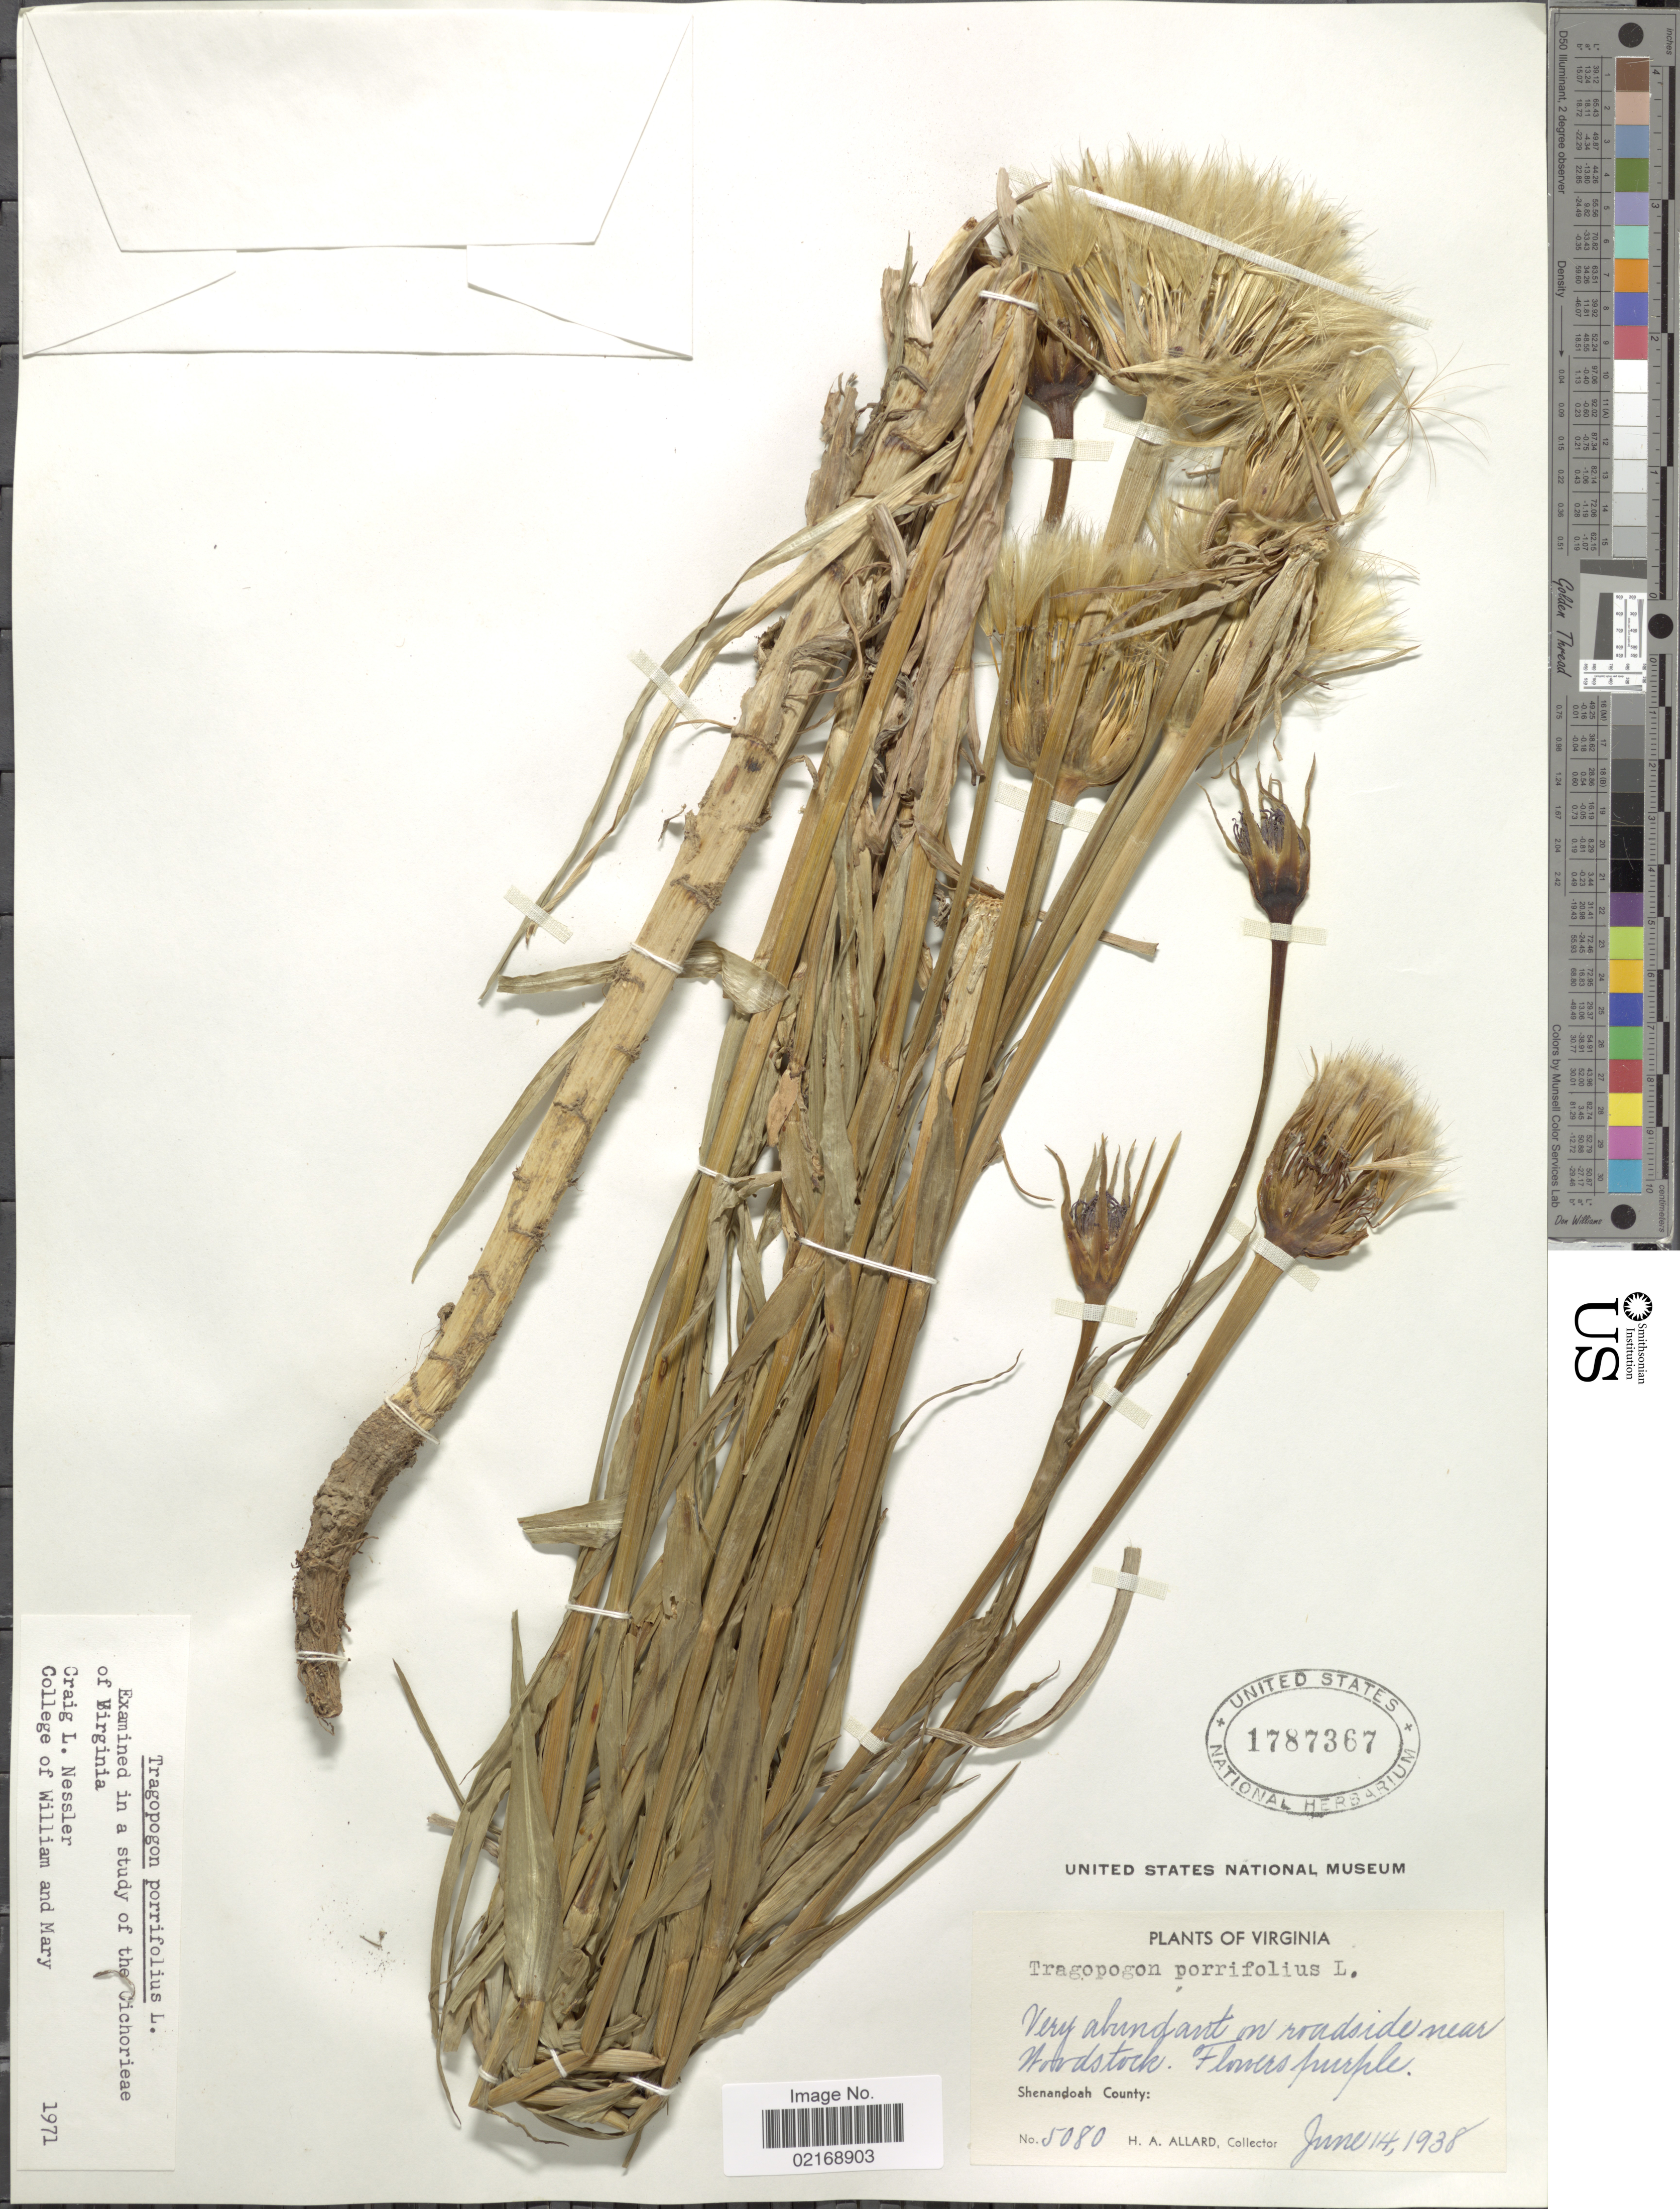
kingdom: Plantae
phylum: Tracheophyta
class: Magnoliopsida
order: Asterales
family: Asteraceae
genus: Tragopogon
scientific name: Tragopogon porrifolius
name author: L.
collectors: H. A. Allard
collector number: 5080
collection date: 1938-06-14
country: United States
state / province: Virginia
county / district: Shenandoah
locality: Near Woodstock. Shenandoah County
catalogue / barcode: US 1787367